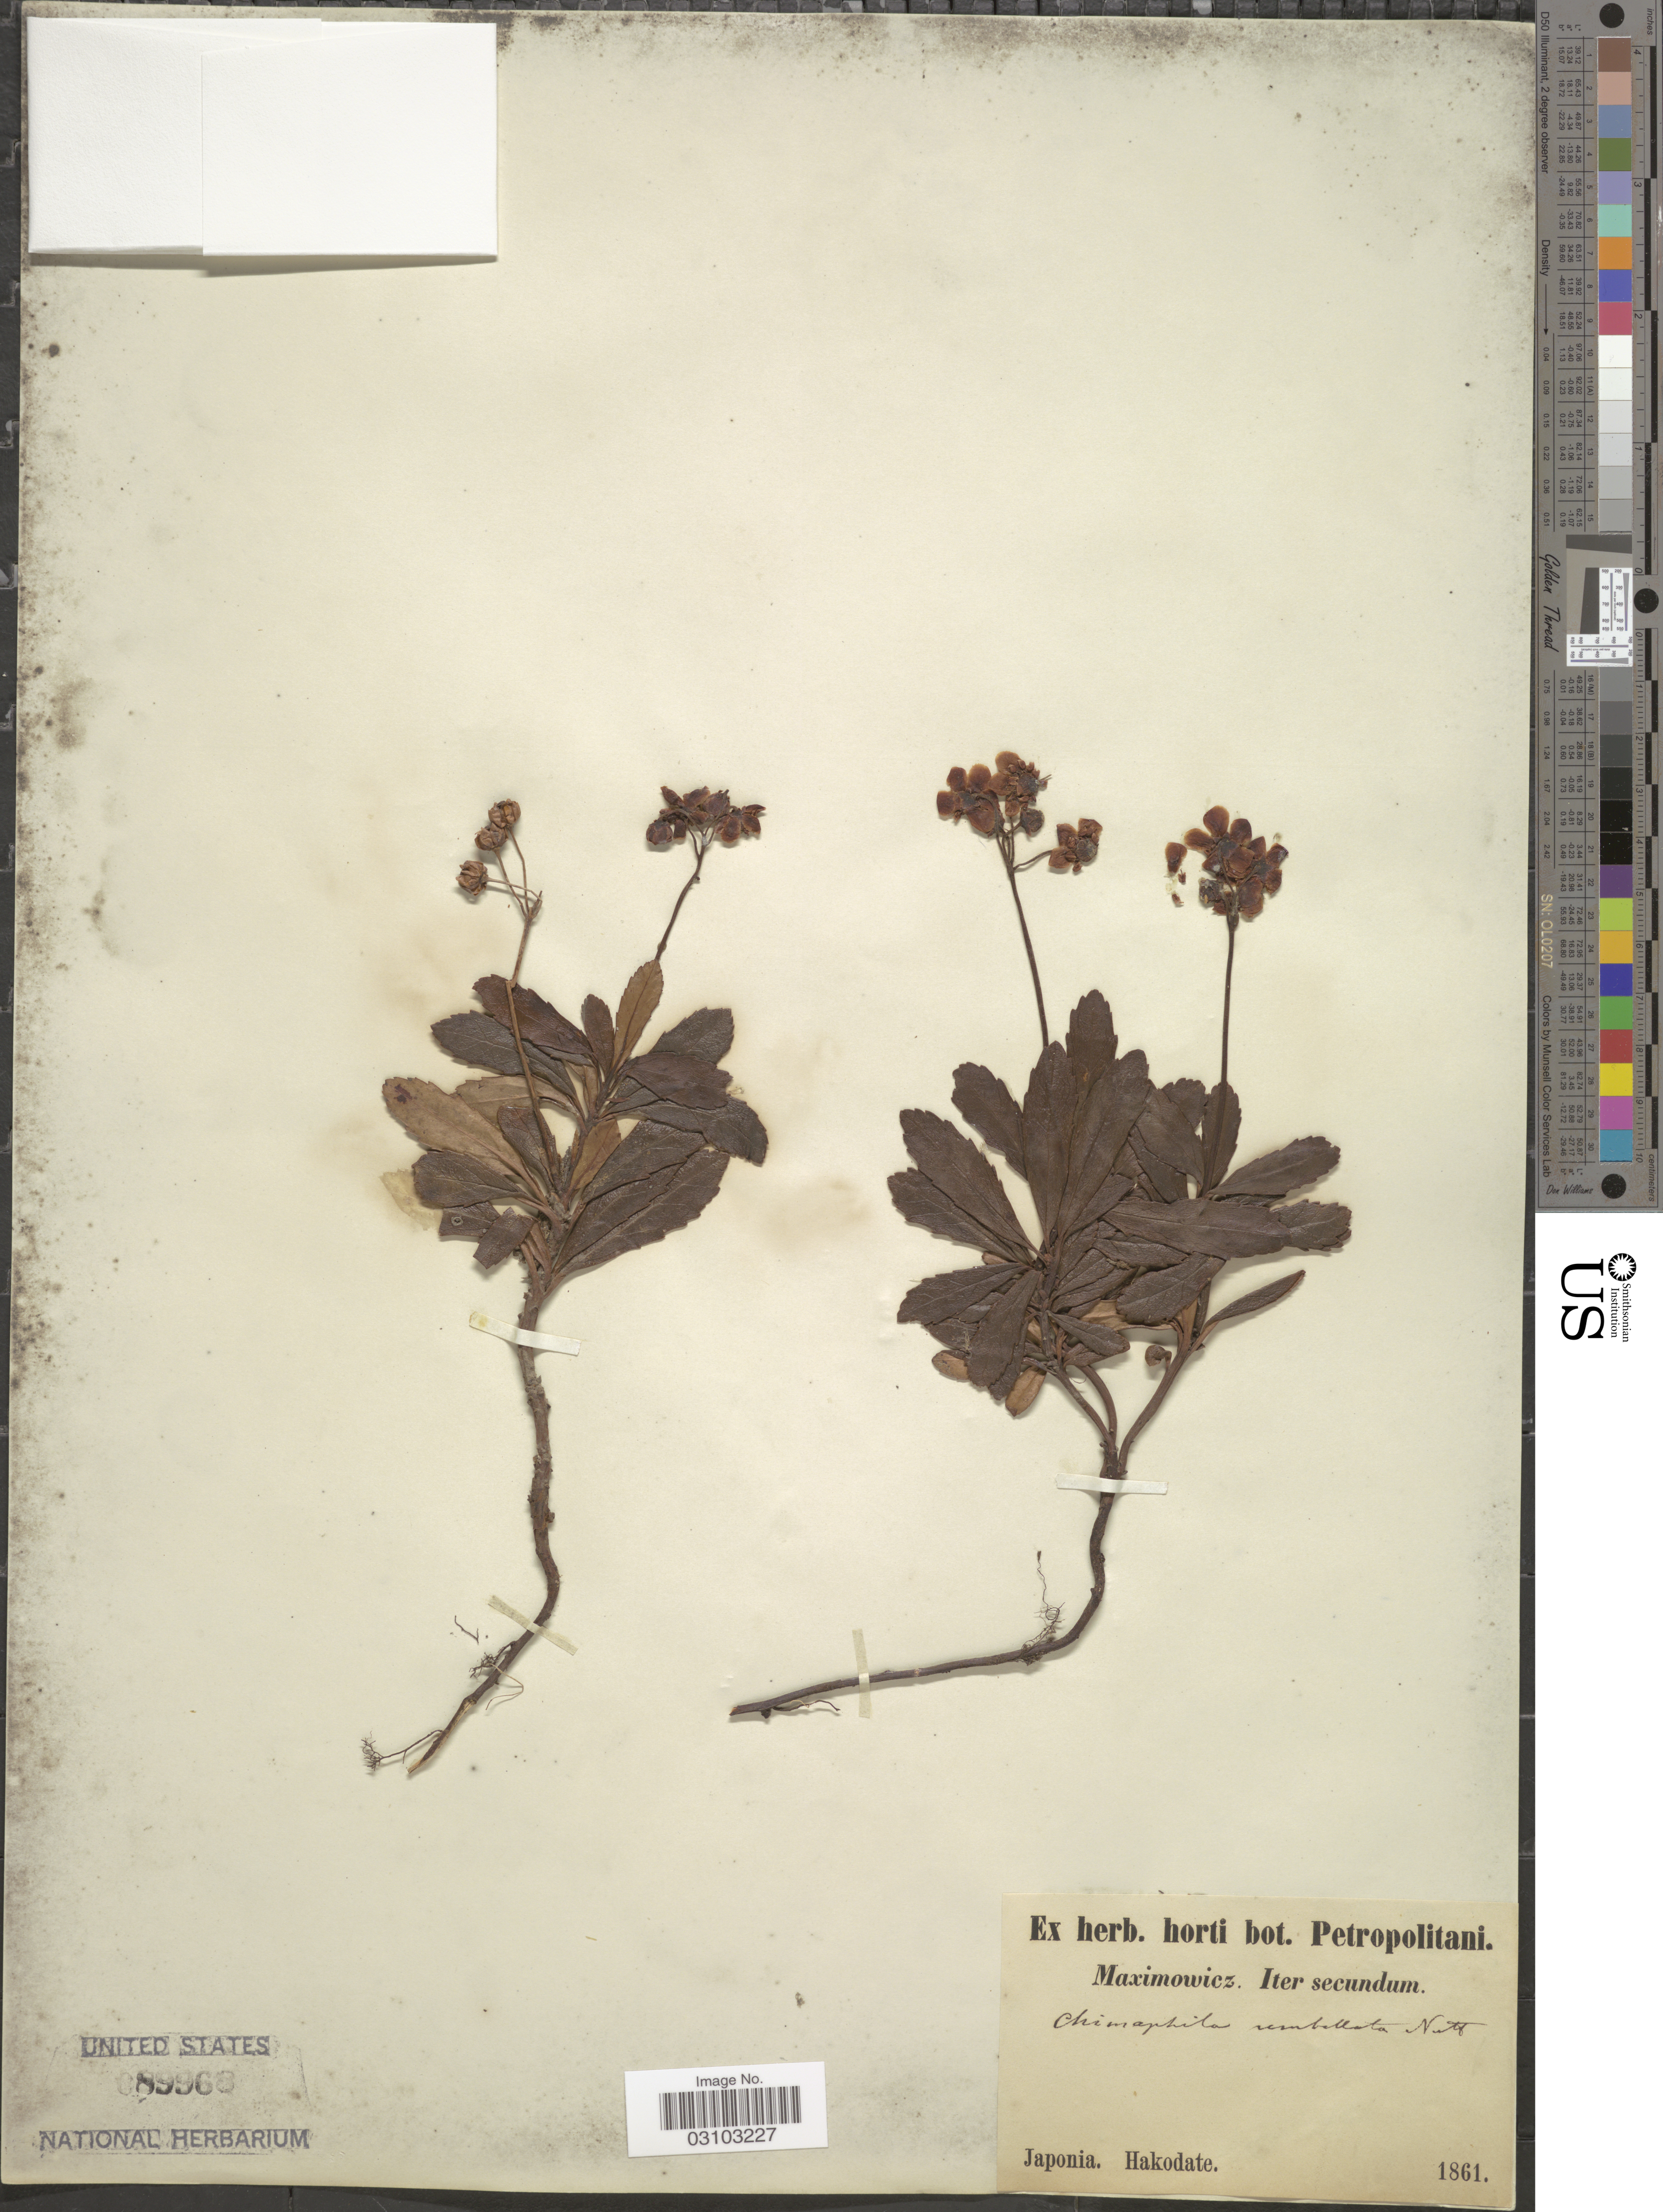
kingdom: Plantae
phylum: Tracheophyta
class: Magnoliopsida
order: Ericales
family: Ericaceae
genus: Chimaphila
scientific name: Chimaphila umbellata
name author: (L.) W.P.C. Barton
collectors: -. Maximowicz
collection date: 1861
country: Japan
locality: Hakodate.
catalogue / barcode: US 89968